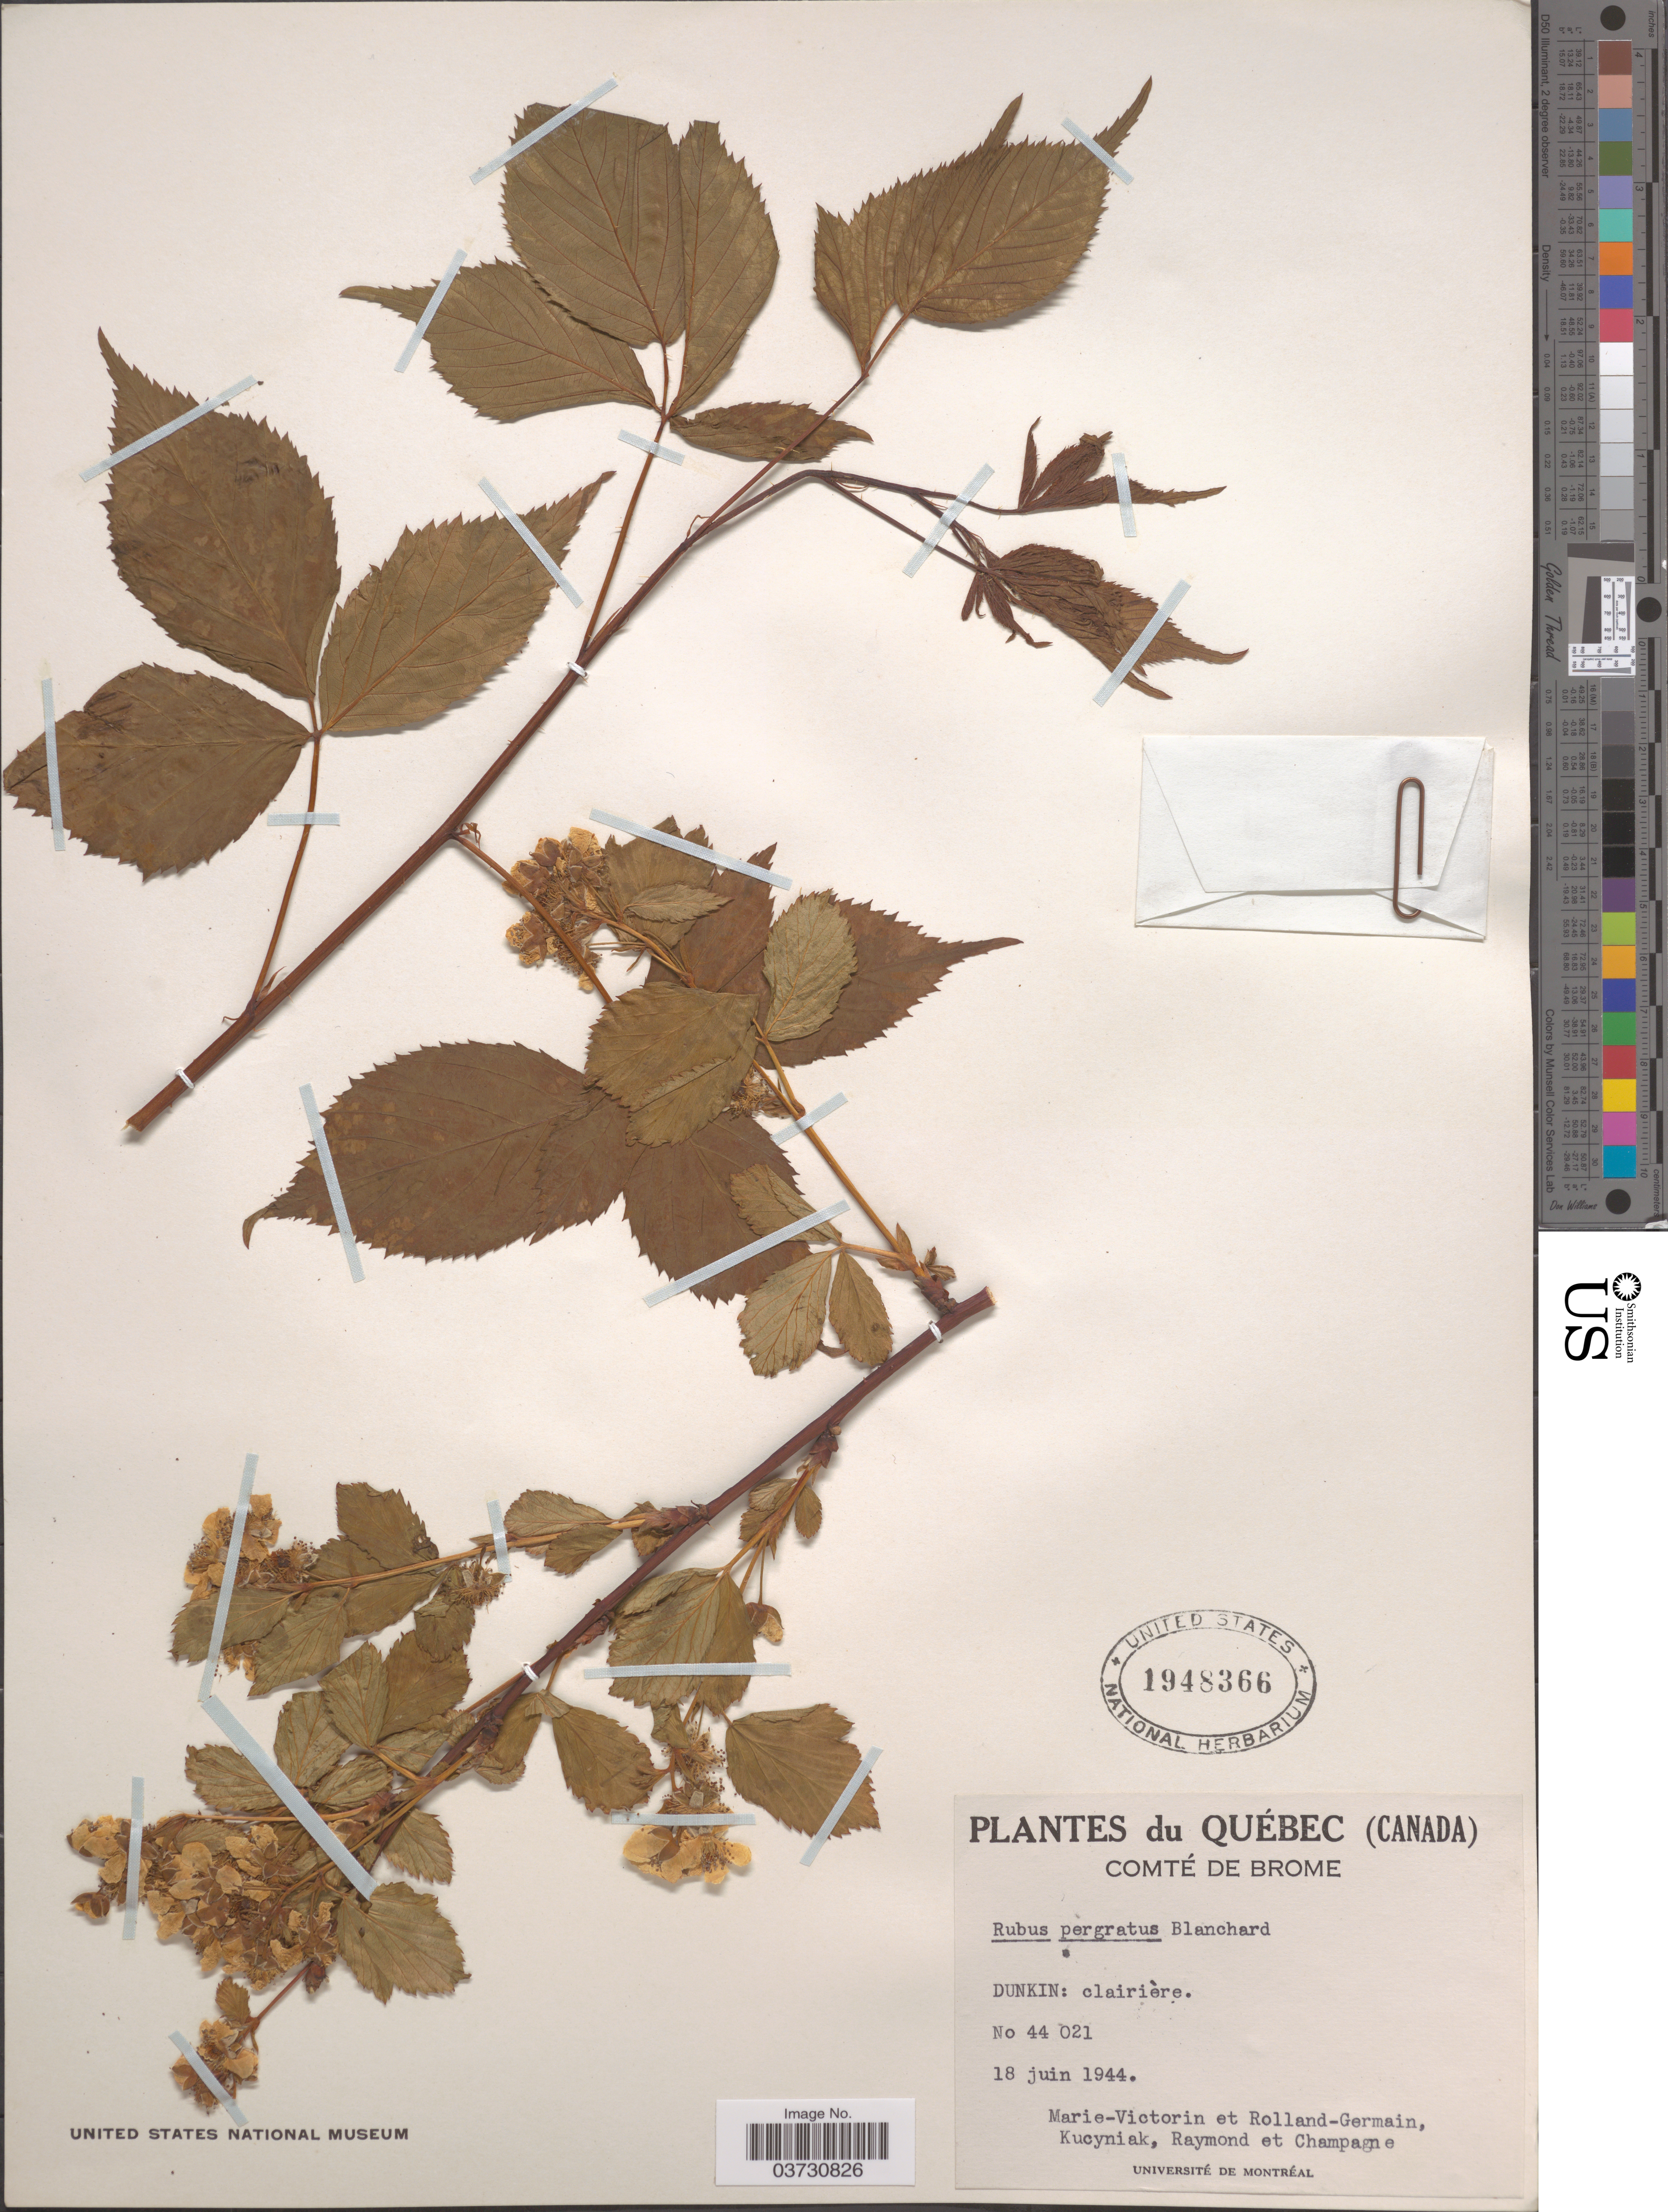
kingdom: Plantae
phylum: Tracheophyta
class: Magnoliopsida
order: Rosales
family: Rosaceae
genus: Rubus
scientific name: Rubus pergratus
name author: Blanch.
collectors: -. Marie-Victorin, Rolland-Germain, Kucyniak, -. Raymond & Champagne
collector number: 44021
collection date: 1944-06-18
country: Canada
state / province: Quebec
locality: Comté de Brome. Dunkin: clairière.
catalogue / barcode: US 1948366